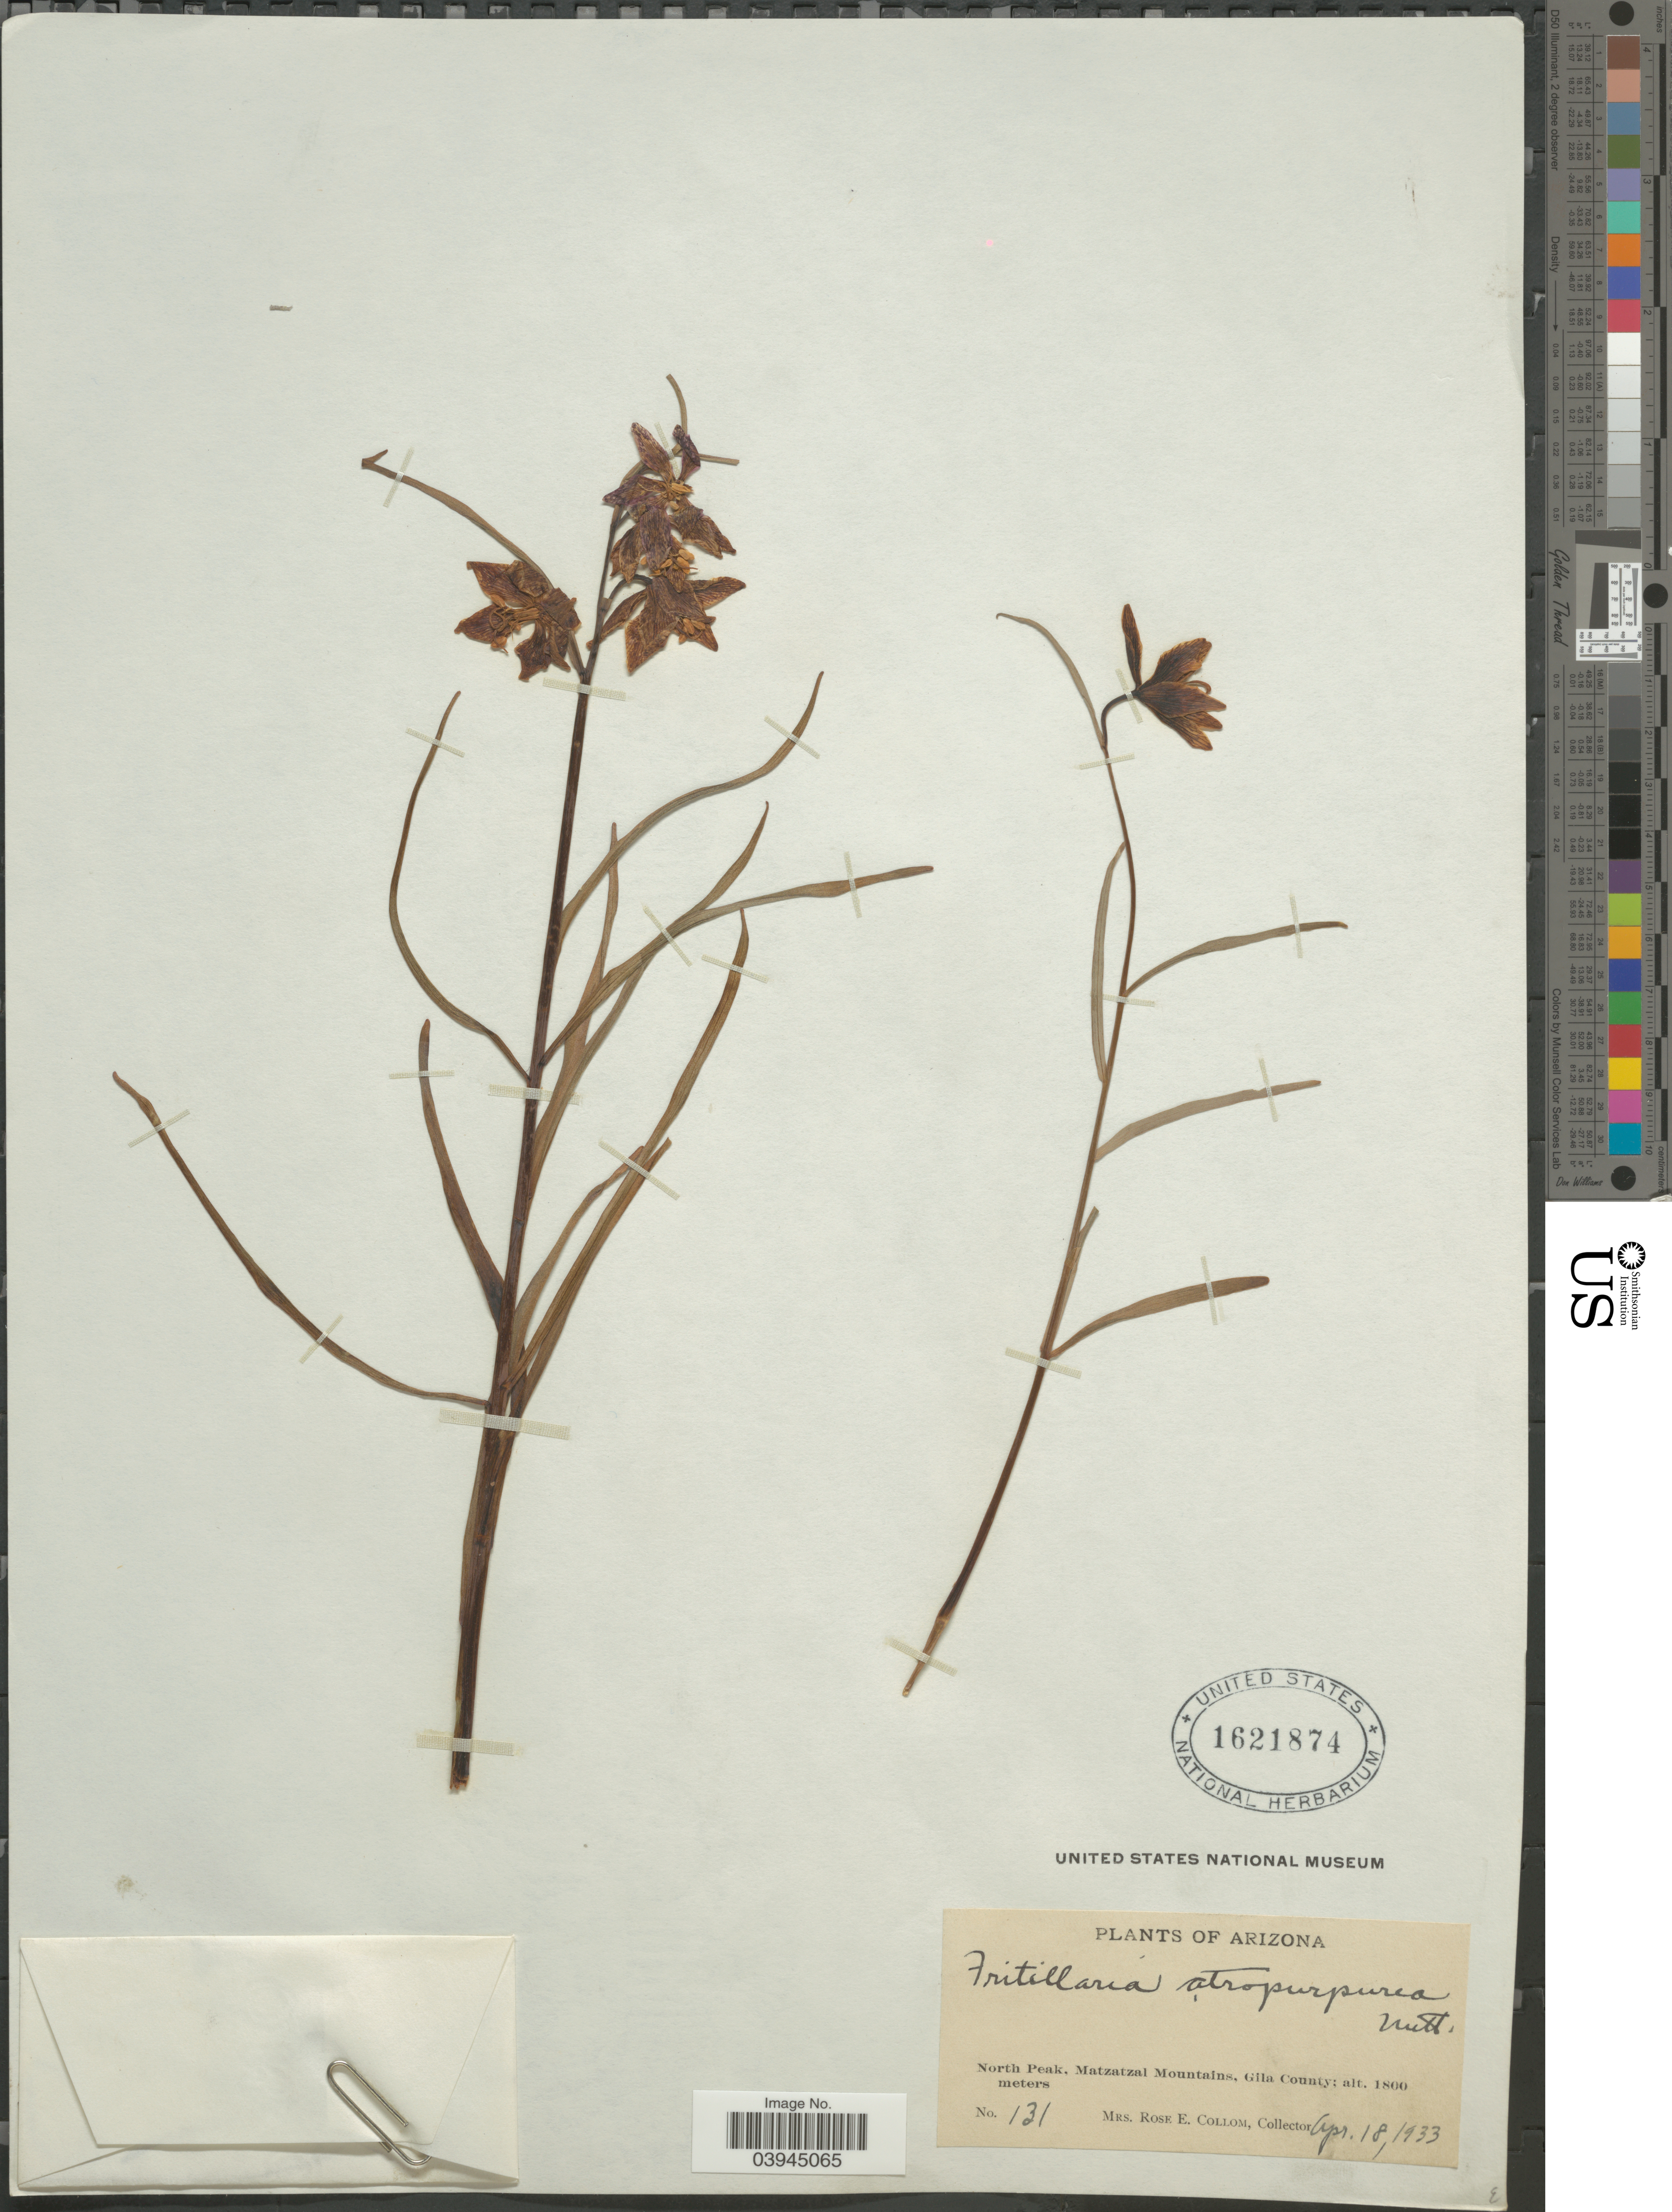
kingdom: Plantae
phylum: Tracheophyta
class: Liliopsida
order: Liliales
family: Liliaceae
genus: Fritillaria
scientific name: Fritillaria atropurpurea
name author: Nutt.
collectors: R. E. Collom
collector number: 131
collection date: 1933-04-18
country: United States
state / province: Arizona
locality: North Peak, Matzatzal Mountains, Gila County.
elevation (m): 1800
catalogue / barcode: US 1621874